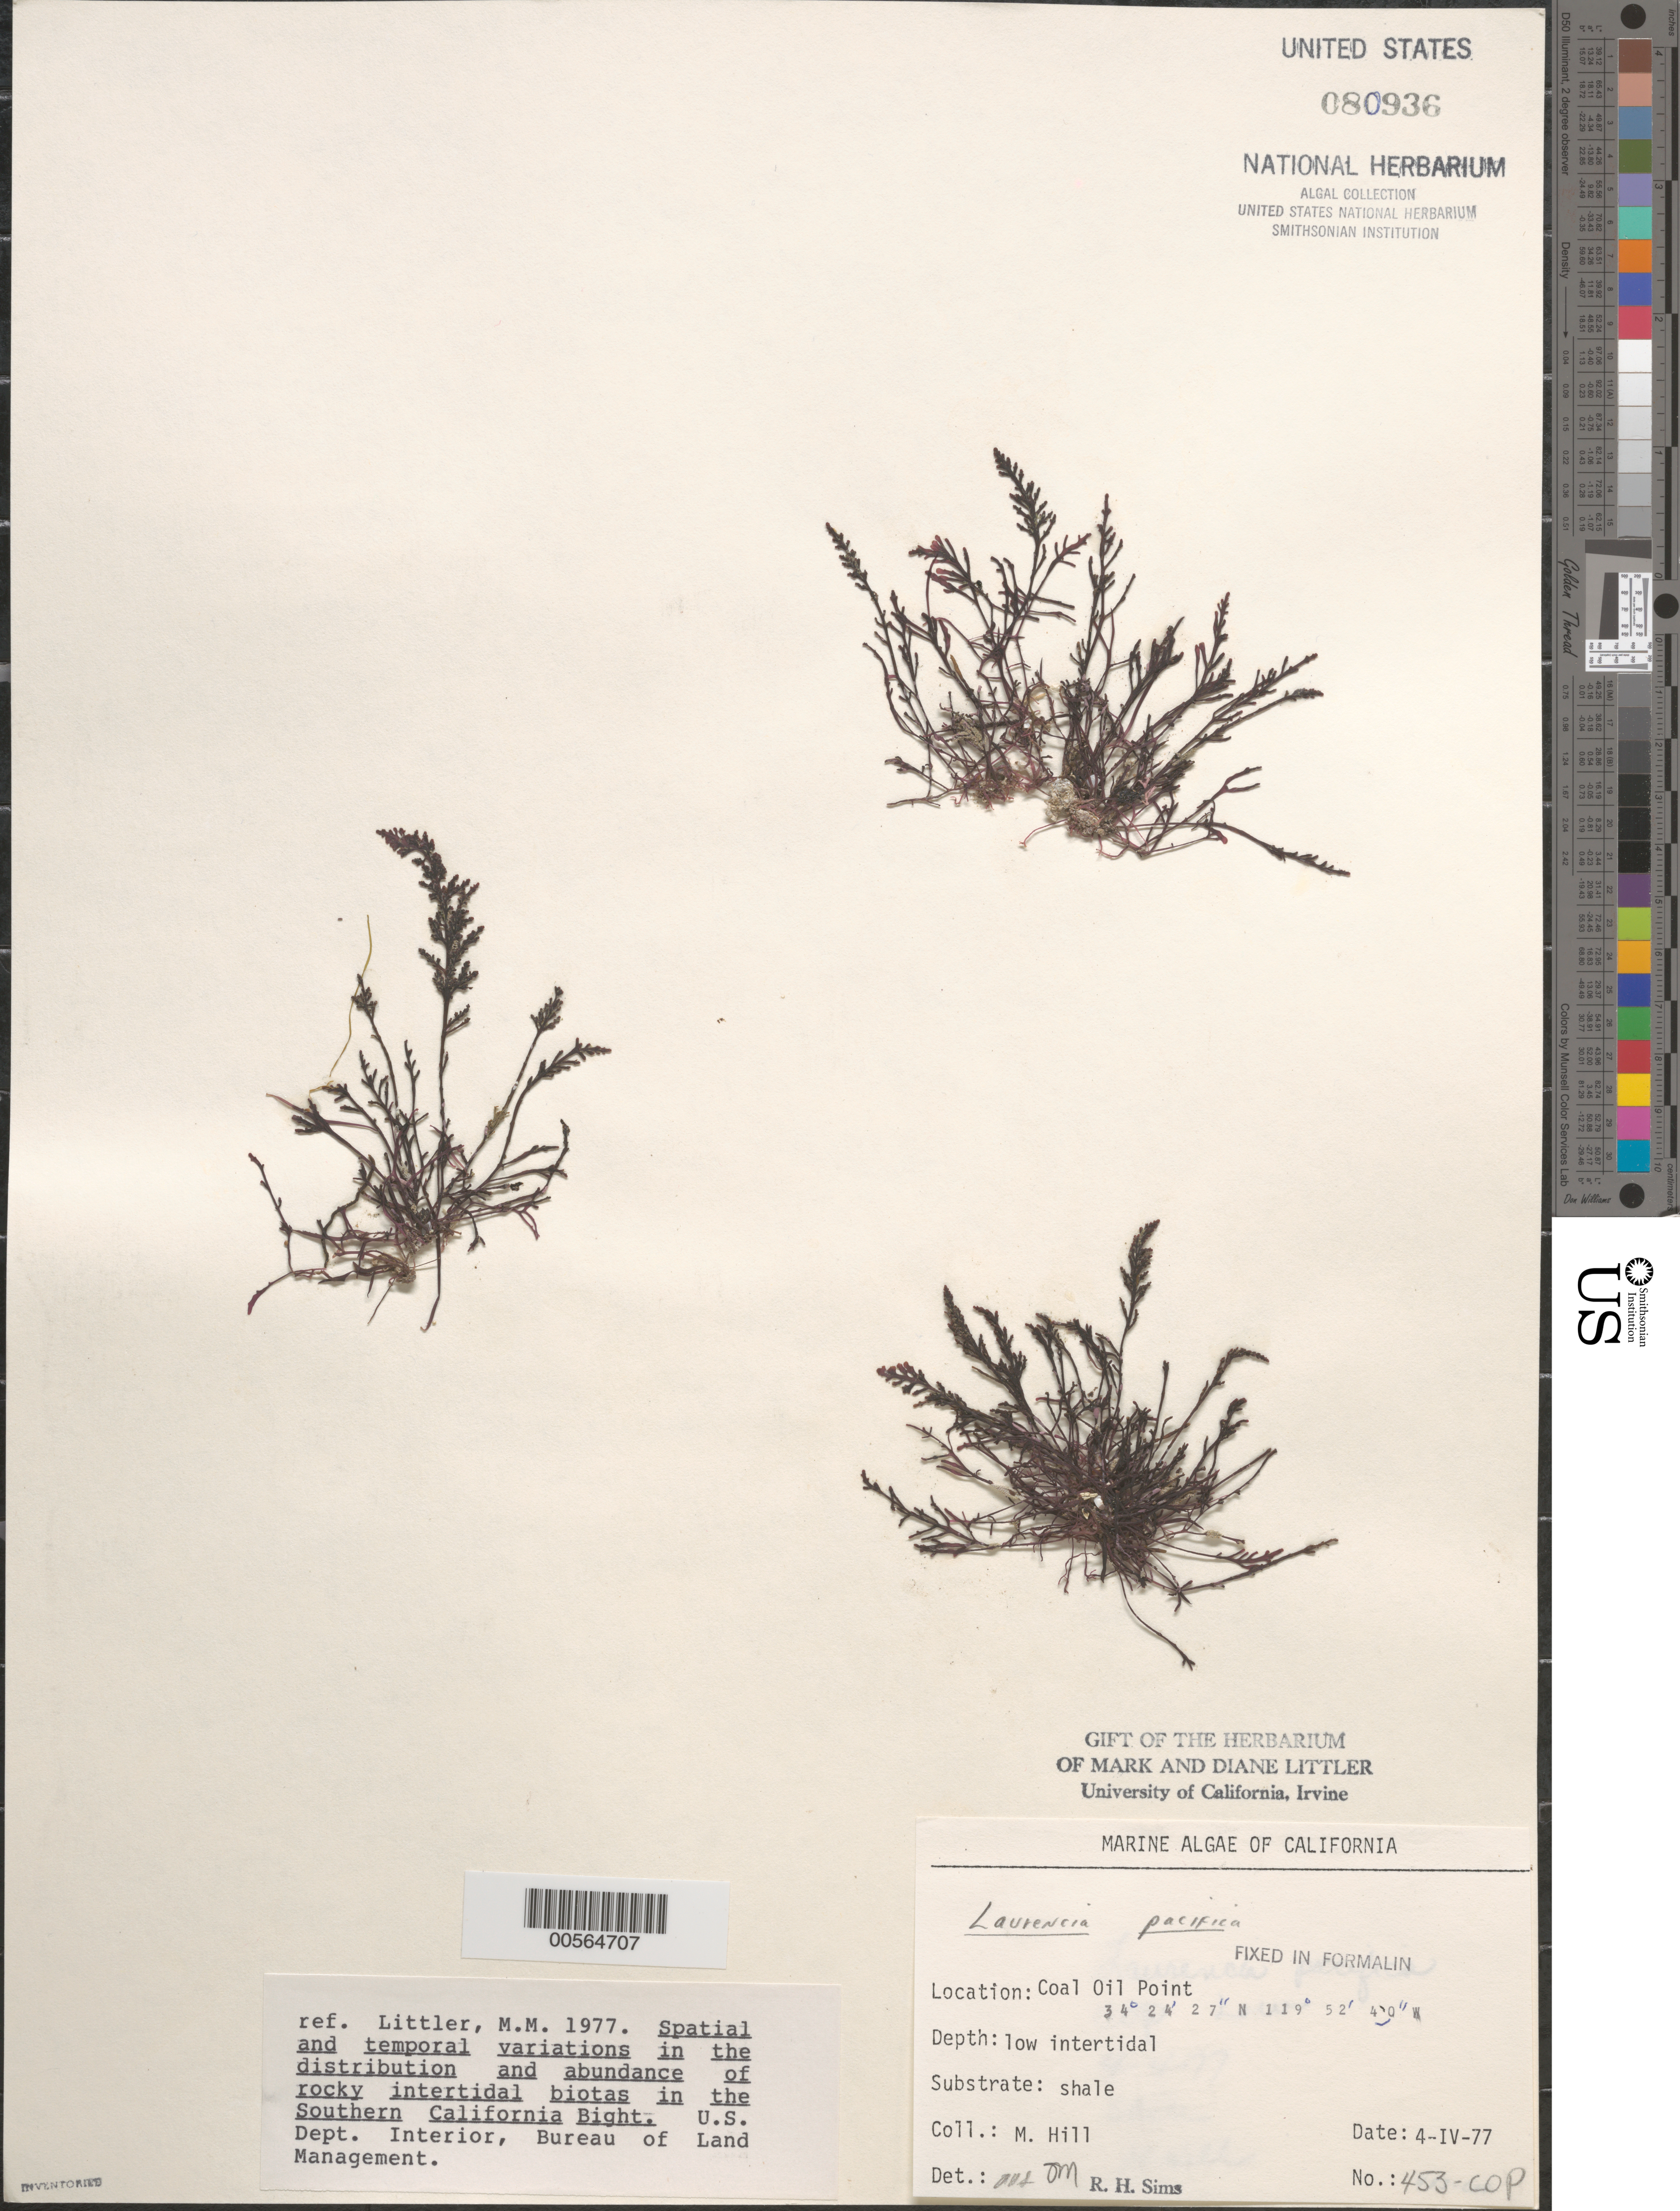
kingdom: Plantae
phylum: Rhodophyta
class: Florideophyceae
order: Ceramiales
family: Rhodomelaceae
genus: Laurencia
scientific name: Laurencia pacifica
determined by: Sims, Robert H.; Murray, S. N.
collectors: M. Hill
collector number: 453-cop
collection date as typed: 04 Apr 1977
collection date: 1977-04-04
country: United States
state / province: California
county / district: Santa Barbara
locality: Coal Oil Point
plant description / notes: BLM-SOCALBIGHT Rocky Intertidal Survey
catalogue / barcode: US 80936